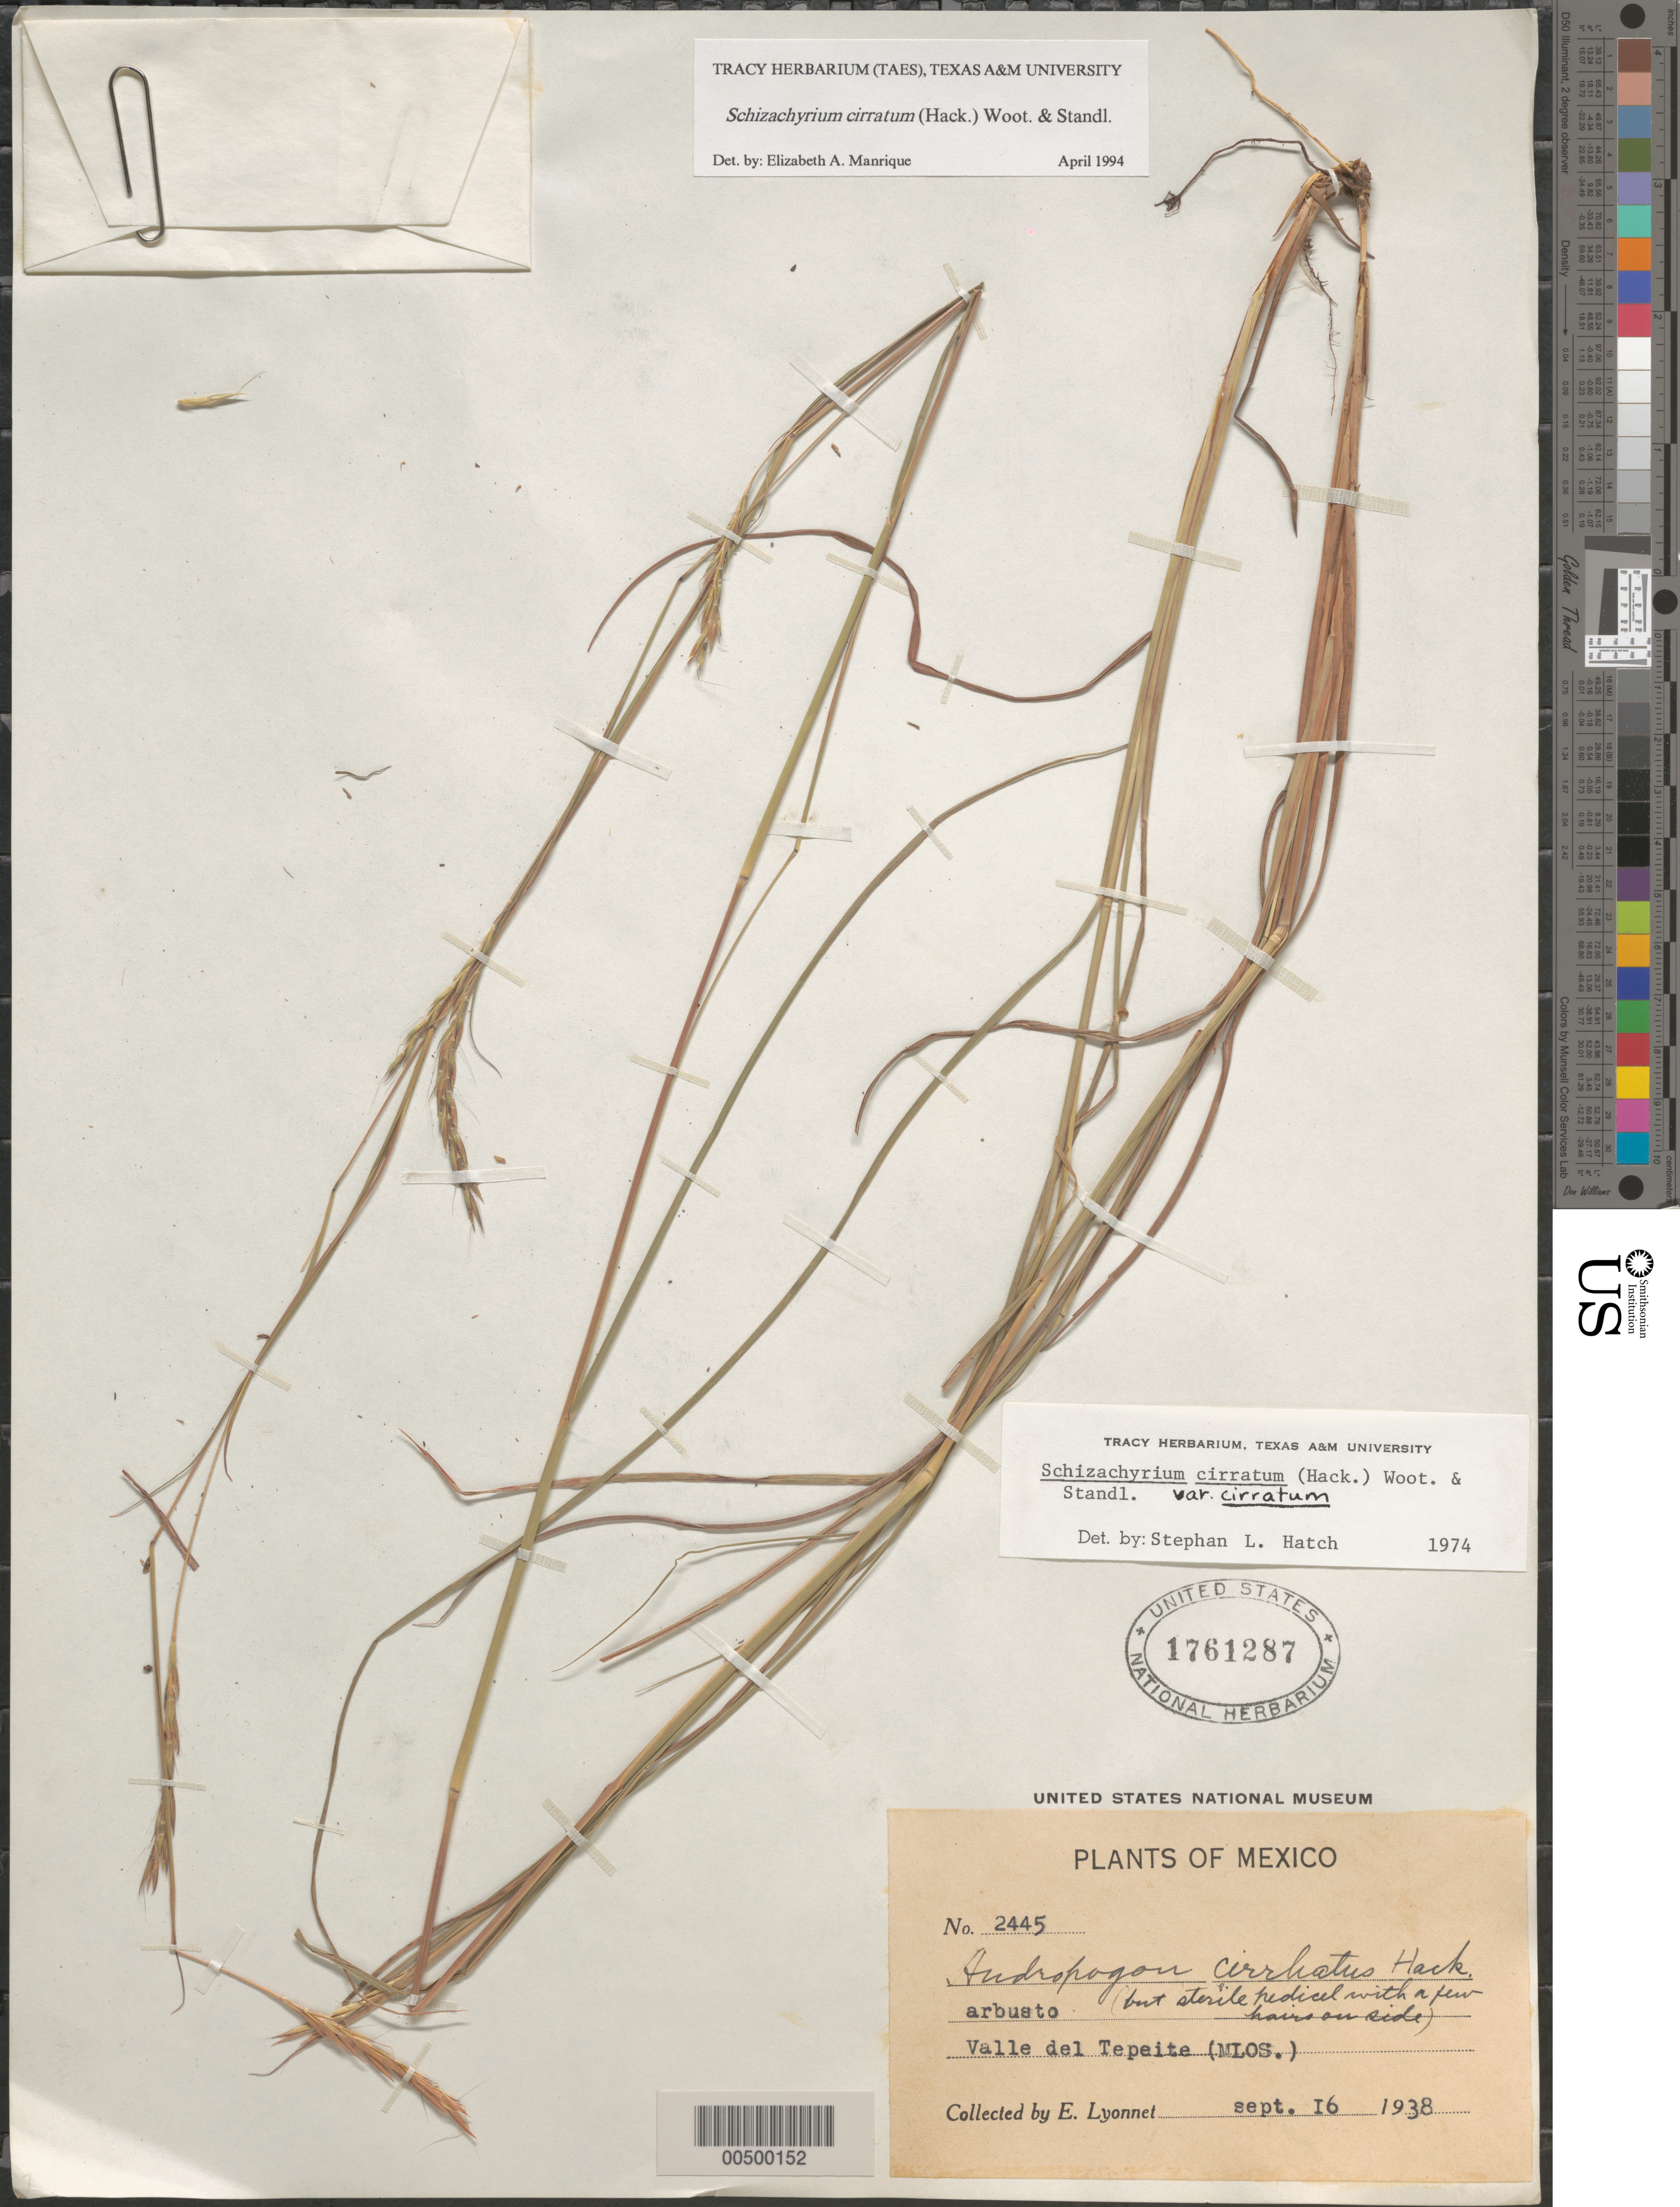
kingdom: Plantae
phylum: Tracheophyta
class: Liliopsida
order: Poales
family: Poaceae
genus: Schizachyrium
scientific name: Schizachyrium cirratum var. cirratum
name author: (Hack.) Wooton & Standl.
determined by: Manrique, E. A.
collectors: Bro. E. Lyonnet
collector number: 2445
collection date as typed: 16 Sep 1938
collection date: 1938-09-16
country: Mexico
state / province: Morelos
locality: Valle del Tepeite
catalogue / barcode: US 1761287